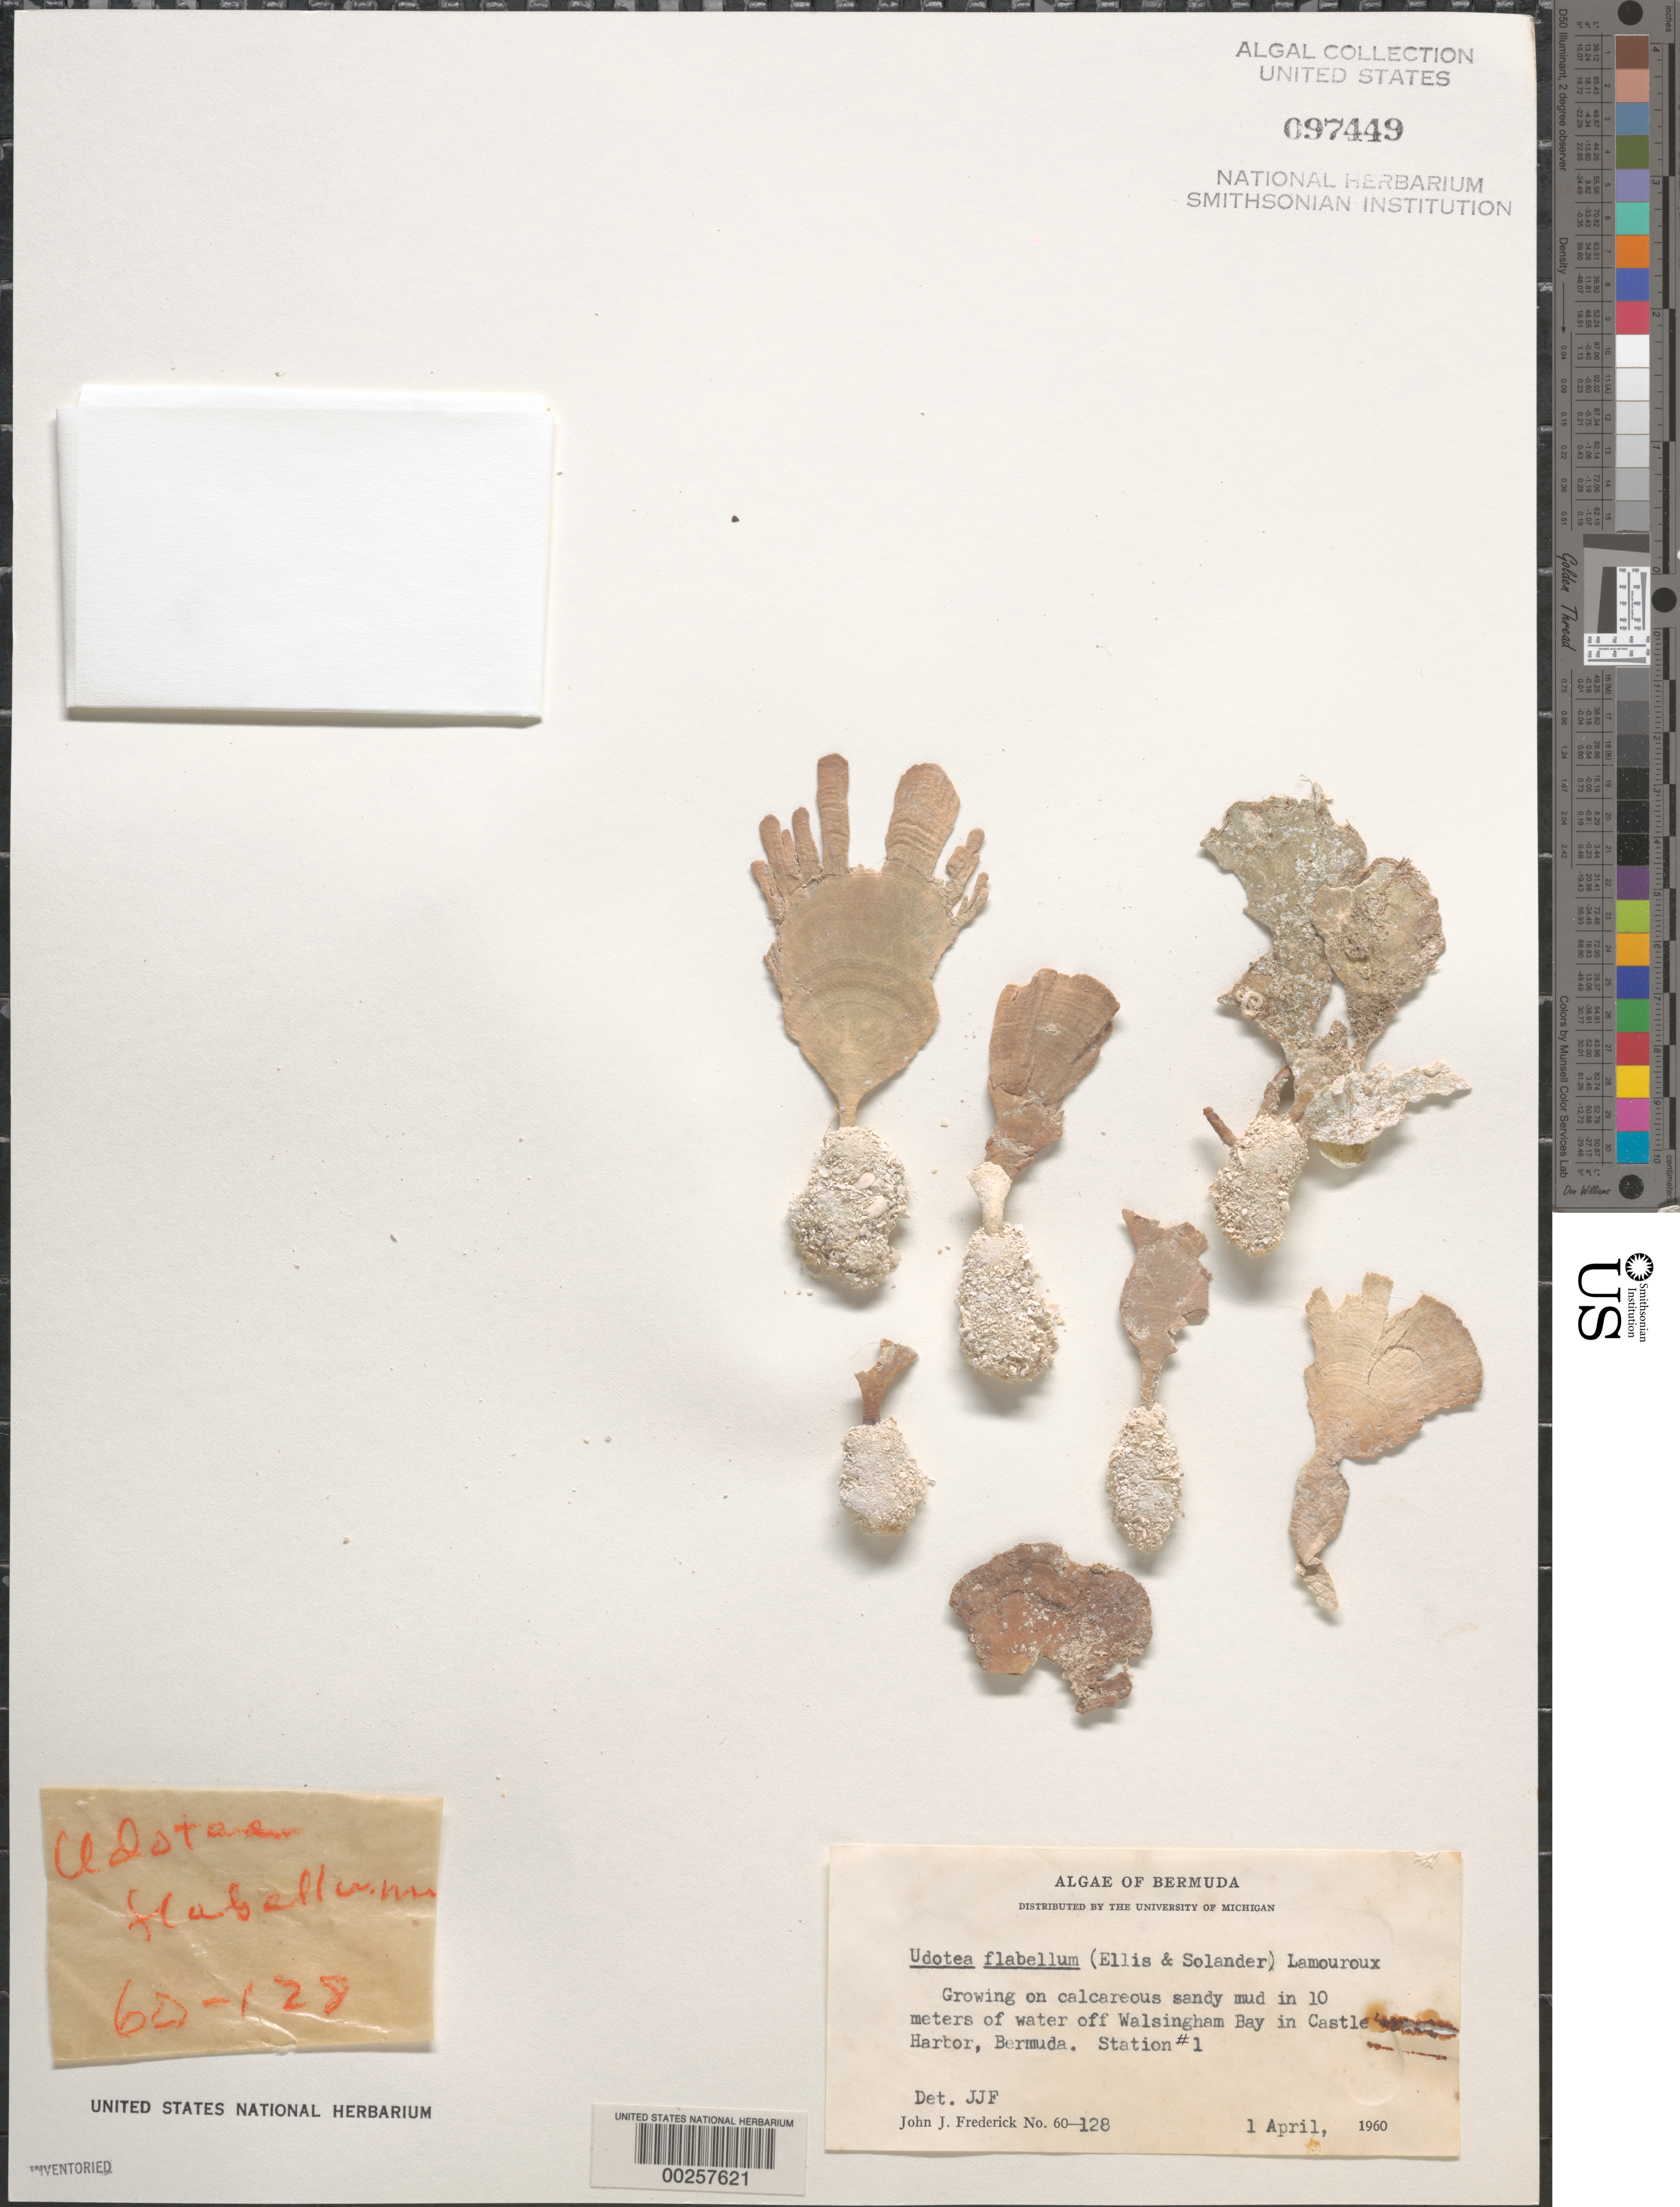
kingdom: Plantae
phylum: Chlorophyta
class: Ulvophyceae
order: Bryopsidales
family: Udoteaceae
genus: Udotea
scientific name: Udotea flabellum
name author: (J. Ellis & Sol.) M. Howe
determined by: Frederick, J. J.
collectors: J. Frederick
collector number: JJF 60-128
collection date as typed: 01 Apr 1960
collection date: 1960-04-01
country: Bermuda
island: Bermuda Island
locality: Off Walsingham Bay, Castle Harbor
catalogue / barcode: US 97449